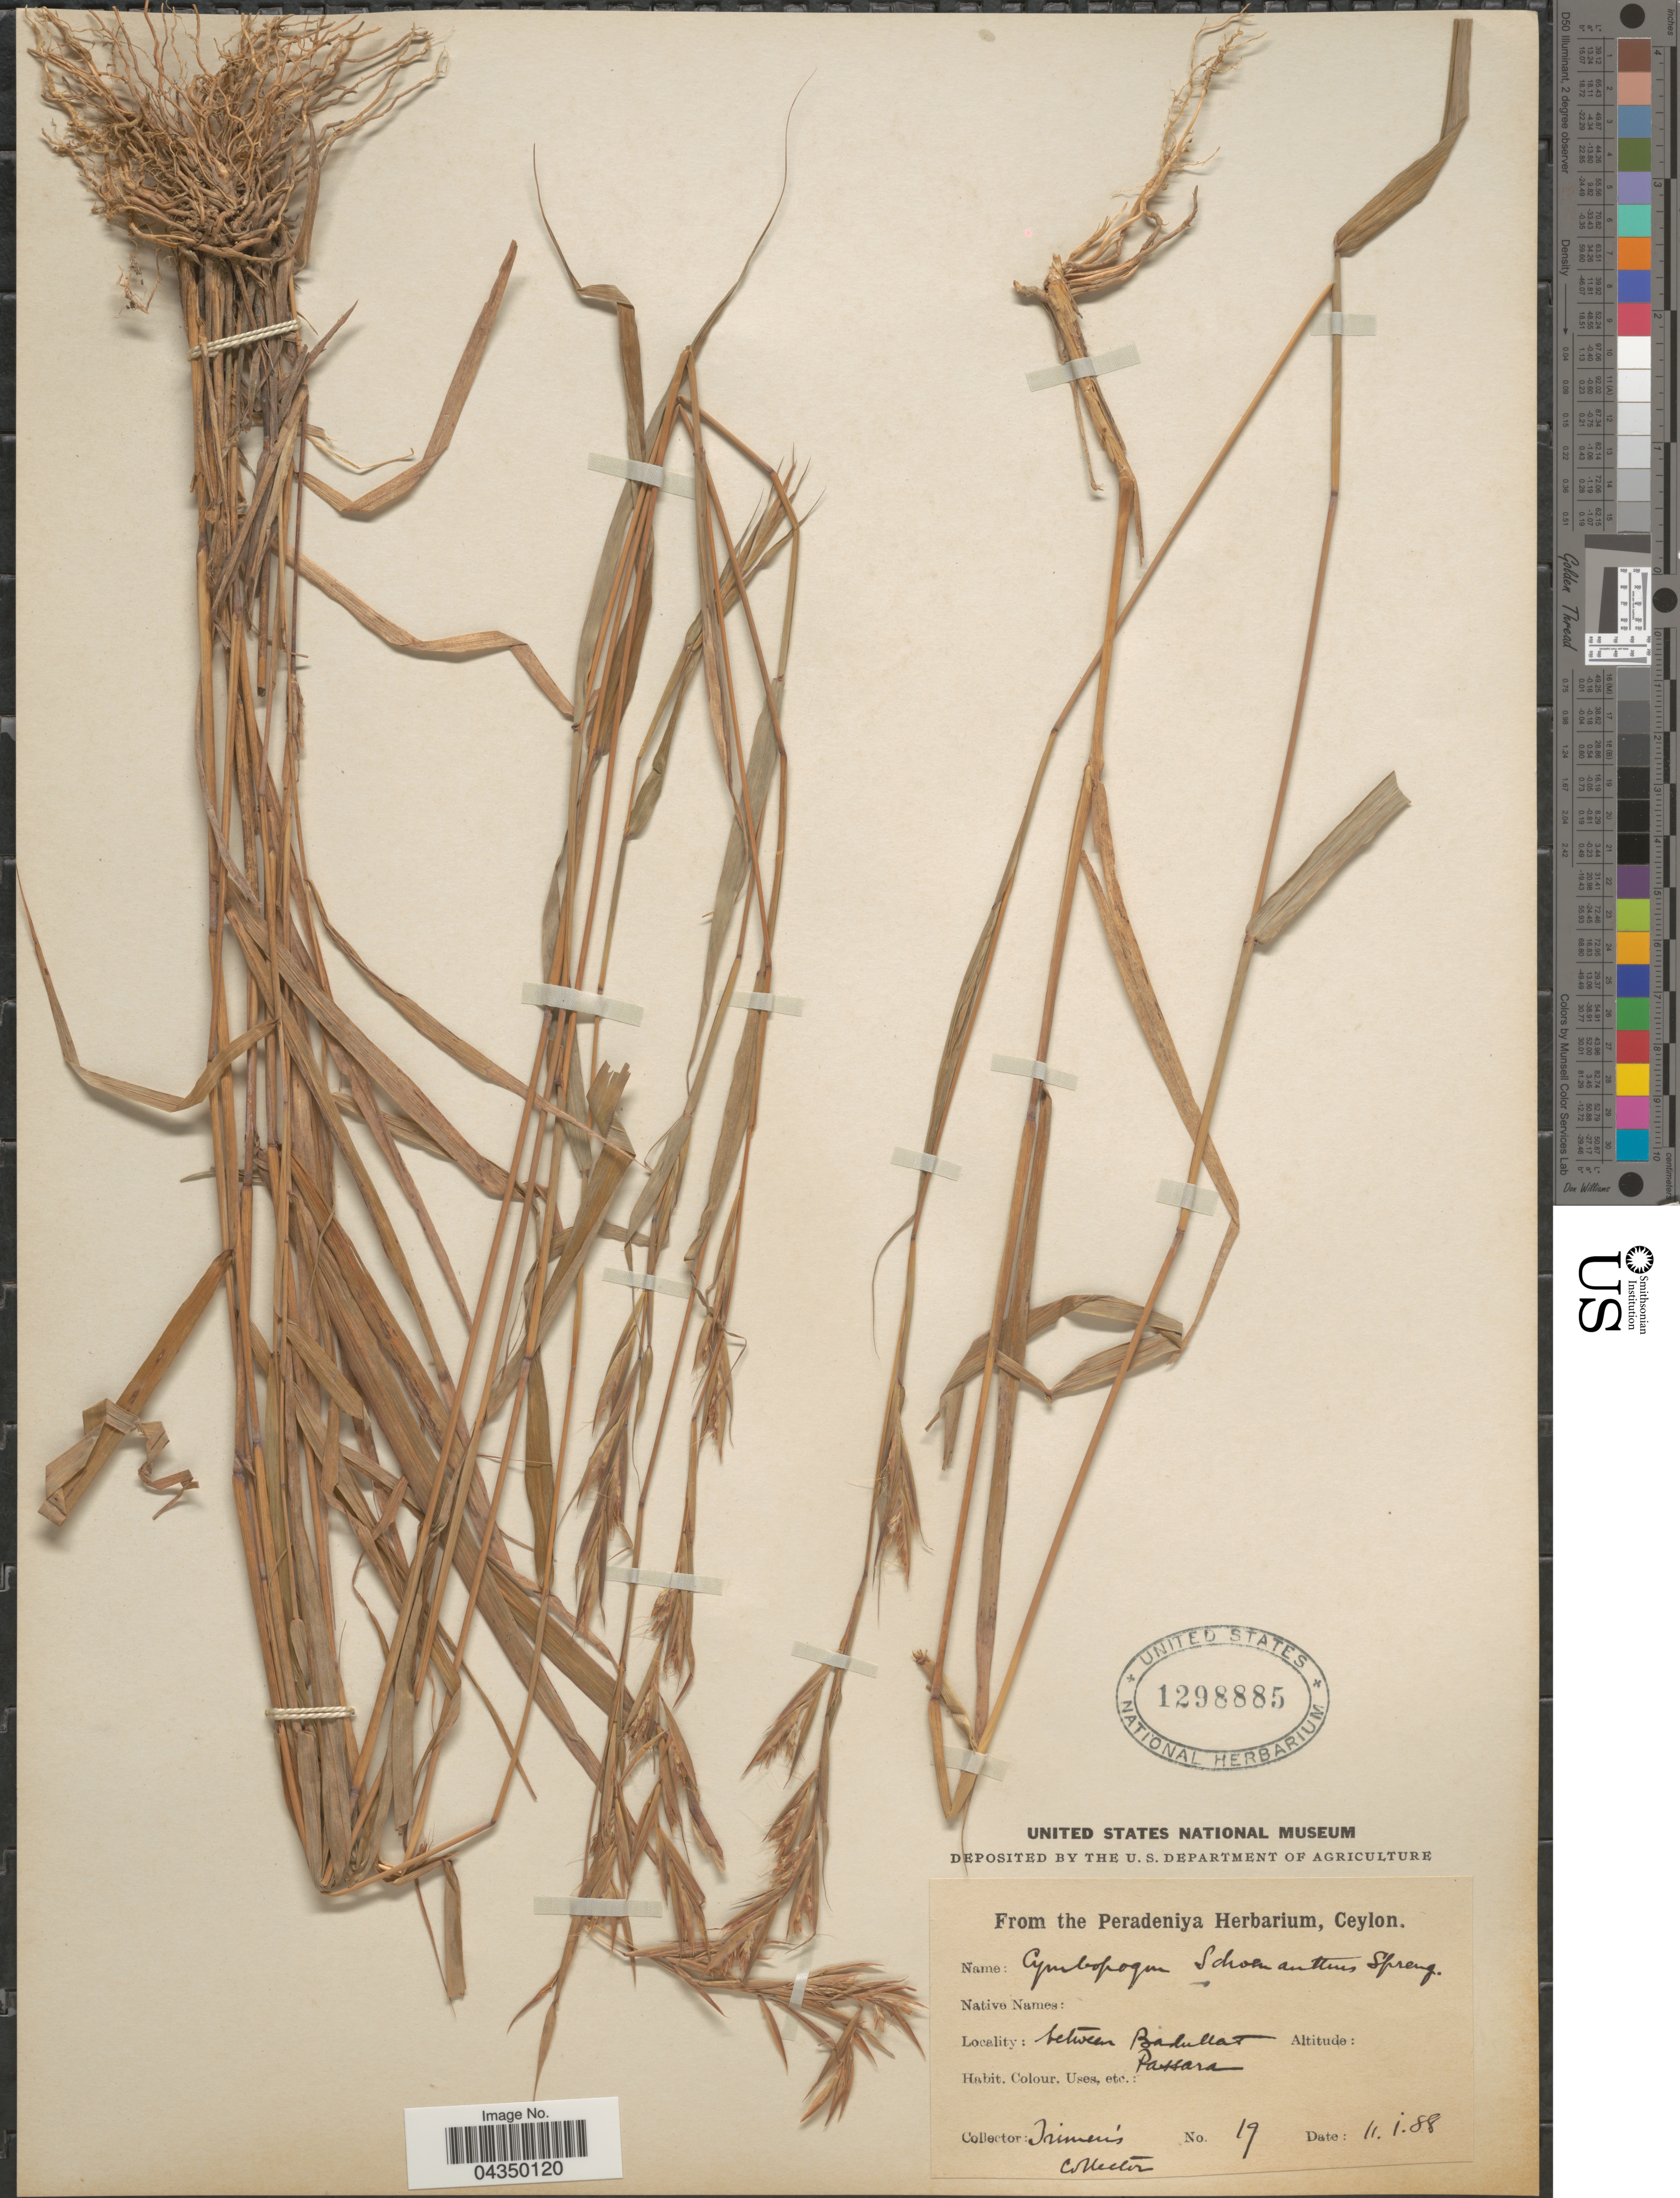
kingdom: Plantae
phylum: Tracheophyta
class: Liliopsida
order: Poales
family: Poaceae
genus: Cymbopogon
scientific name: Cymbopogon schoenanthus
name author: (L.) Spreng.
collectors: Trimen's collector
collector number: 19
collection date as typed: Transcribed d/m/y: 11/1/88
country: Sri Lanka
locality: Between Badulla & Passara.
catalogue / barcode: US 1298885